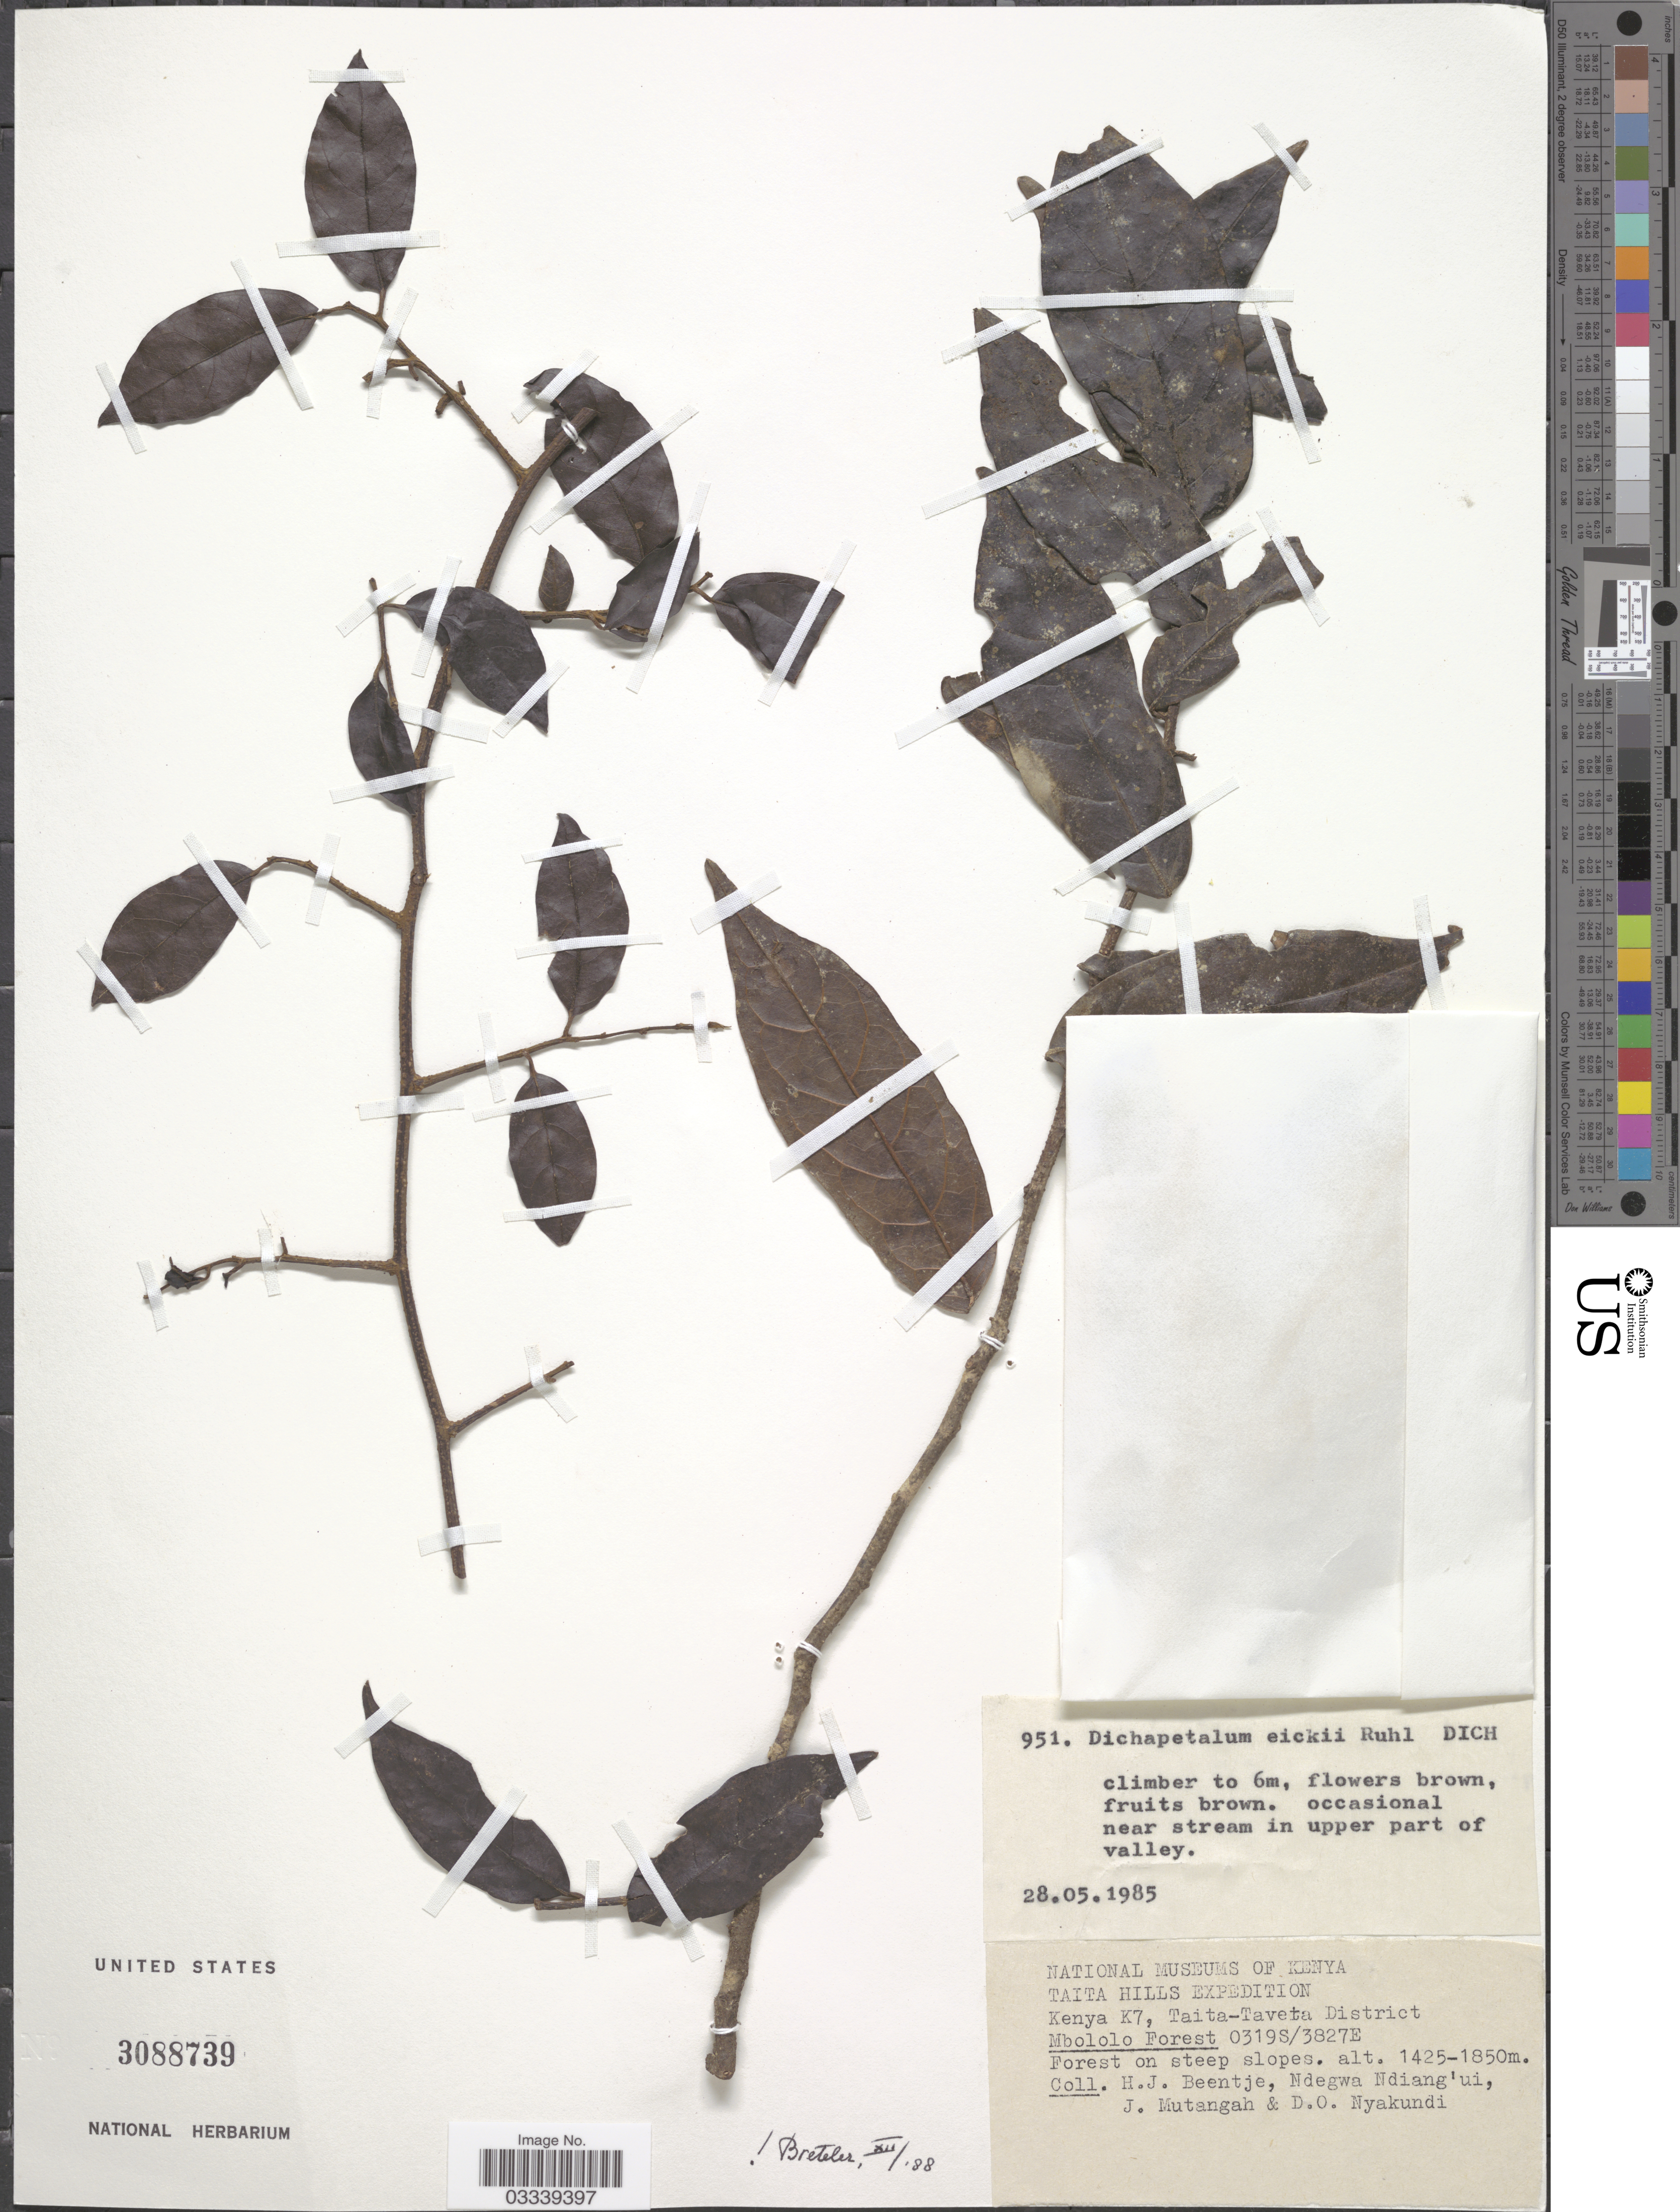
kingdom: Plantae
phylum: Tracheophyta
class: Magnoliopsida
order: Malpighiales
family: Dichapetalaceae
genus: Dichapetalum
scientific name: Dichapetalum eickii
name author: Ruhland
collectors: H. J. Beentje, Ndegwa Ndiang'ui, J. Mutangah & D. Nyakundi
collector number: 951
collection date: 1985-05-28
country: Kenya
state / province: Taita Taveta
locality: Taita Hills, K7, Taita-Taveta District, Mbololo Forest.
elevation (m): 1425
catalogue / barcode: US 3088739